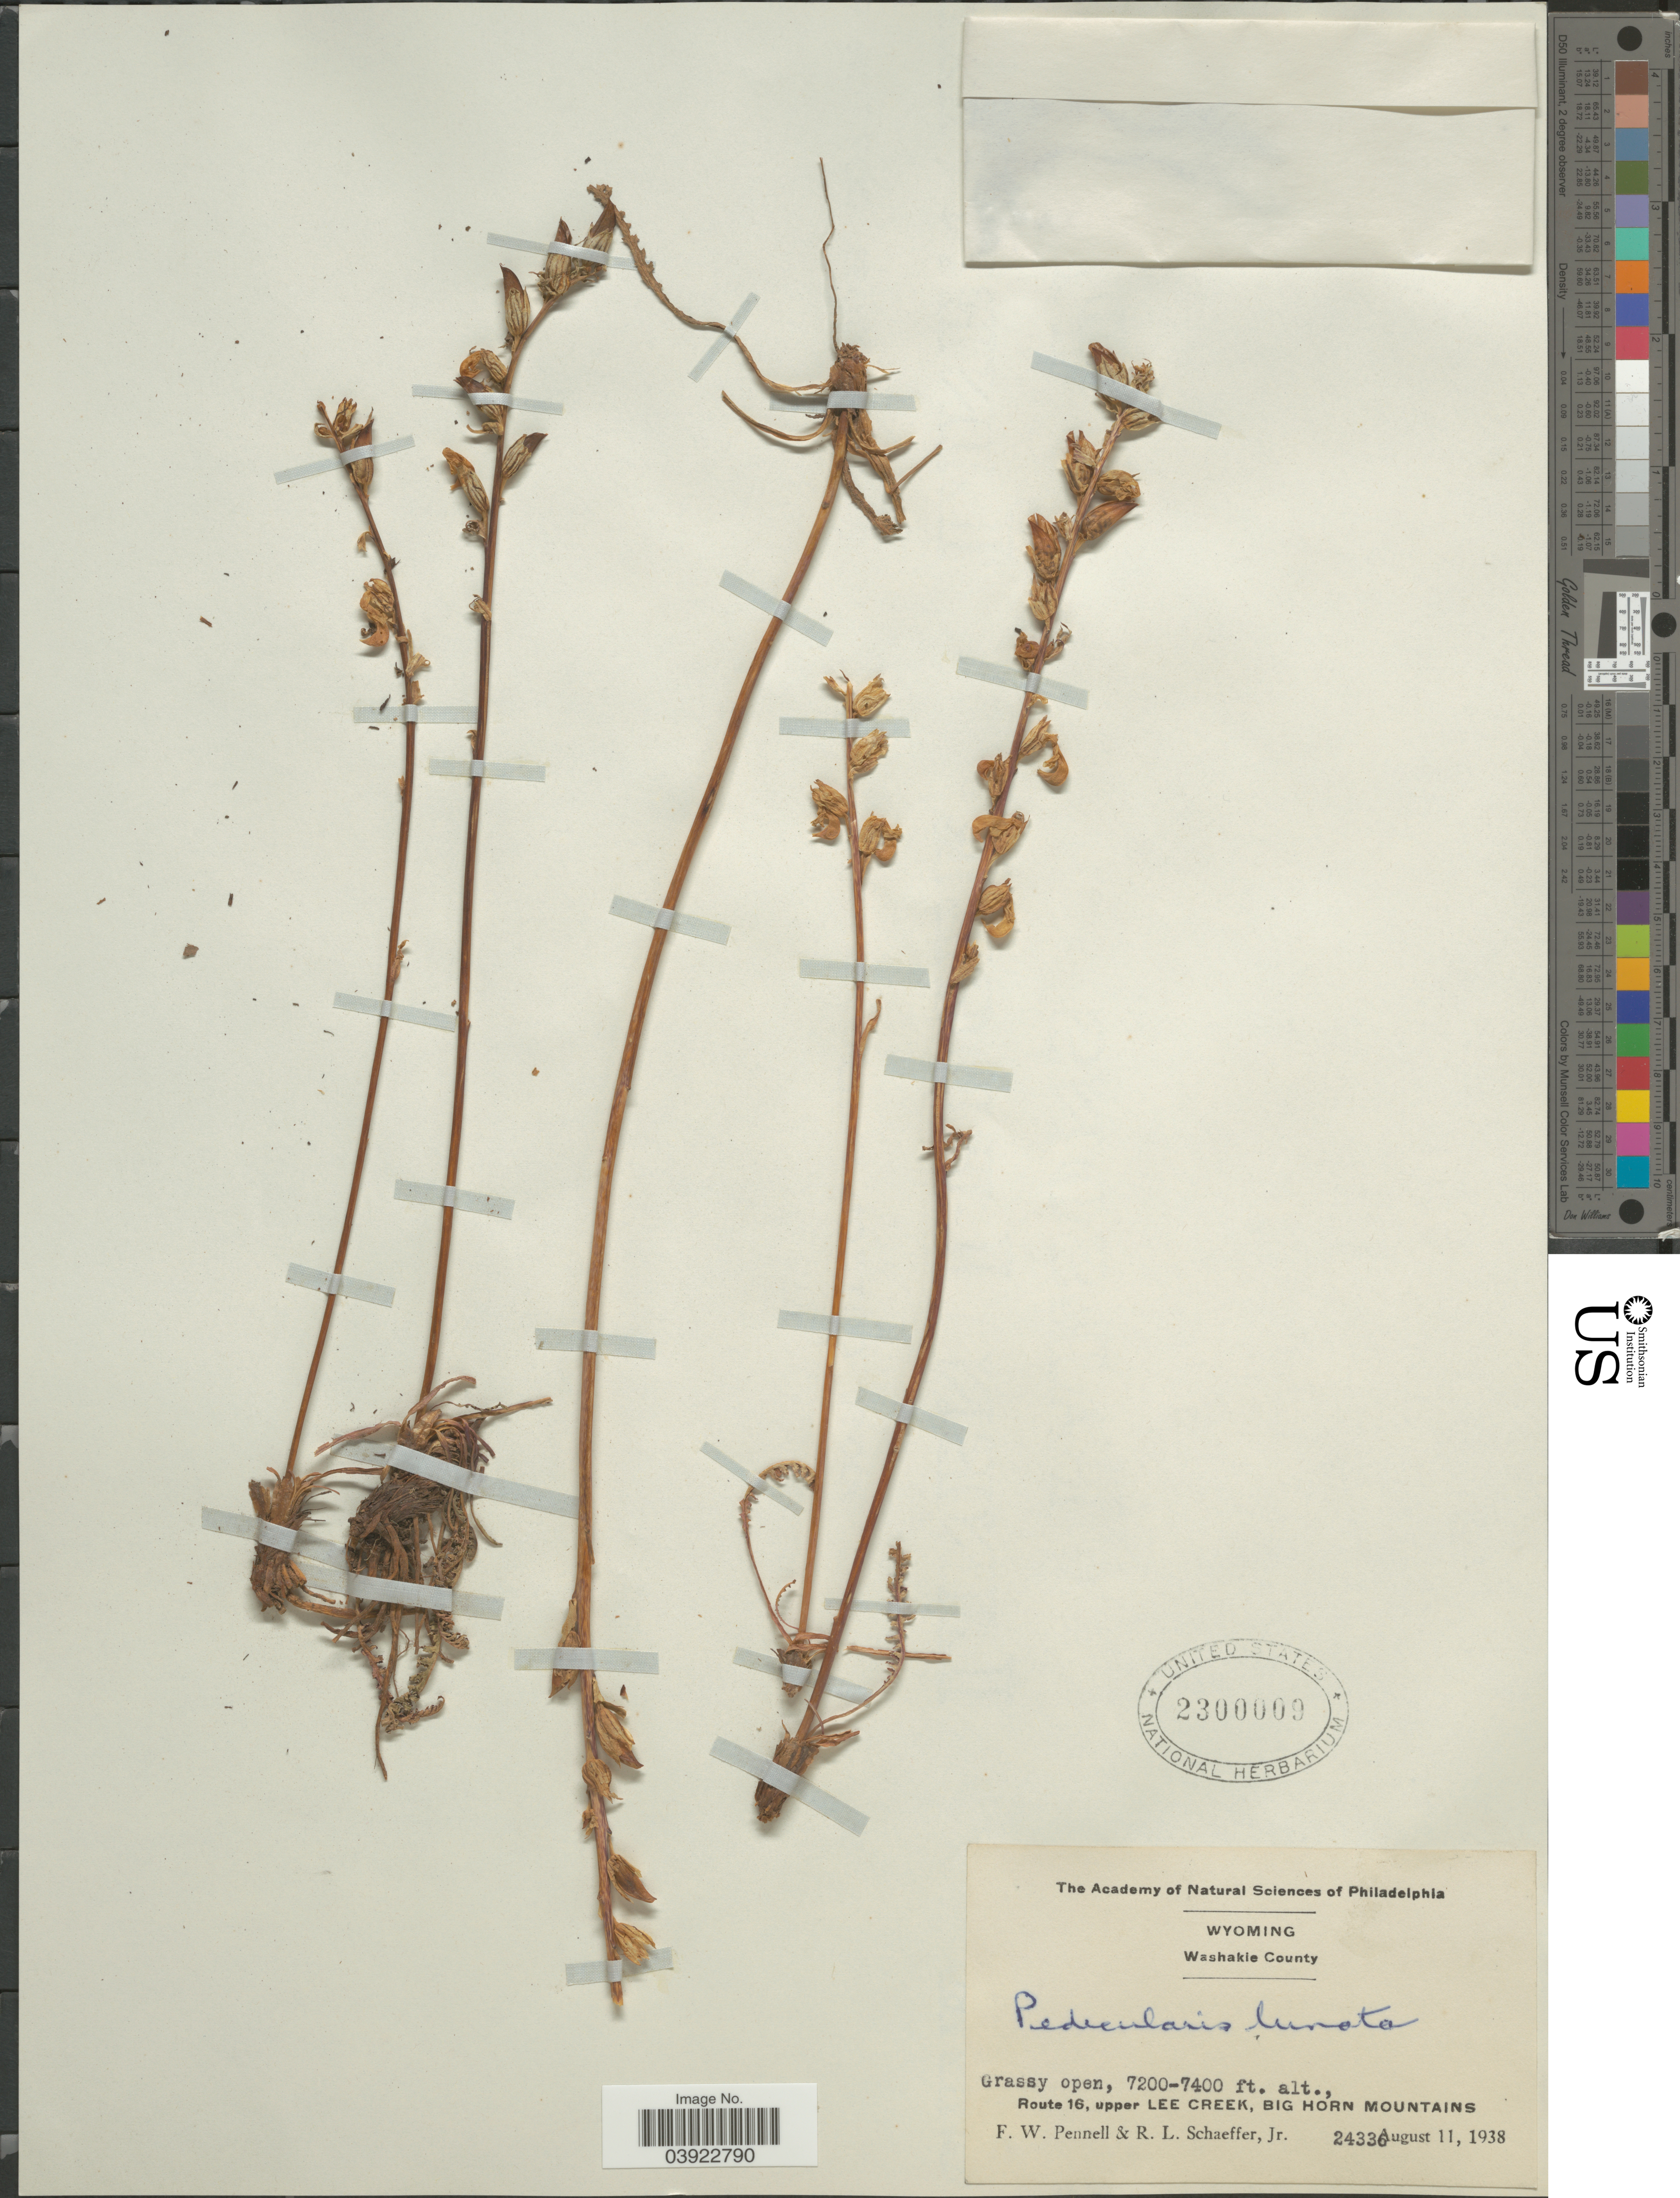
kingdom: Plantae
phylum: Tracheophyta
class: Magnoliopsida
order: Lamiales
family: Orobanchaceae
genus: Pedicularis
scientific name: Pedicularis lunata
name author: Rydb.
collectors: F. W. Pennell & R. L. Schaeffer Jr.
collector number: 24336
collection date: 1938-08-11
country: United States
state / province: Wyoming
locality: Washakie County. Grassy open, Route 16, upper Lee Creek, Big Horn Mountains.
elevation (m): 2195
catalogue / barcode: US 2300009